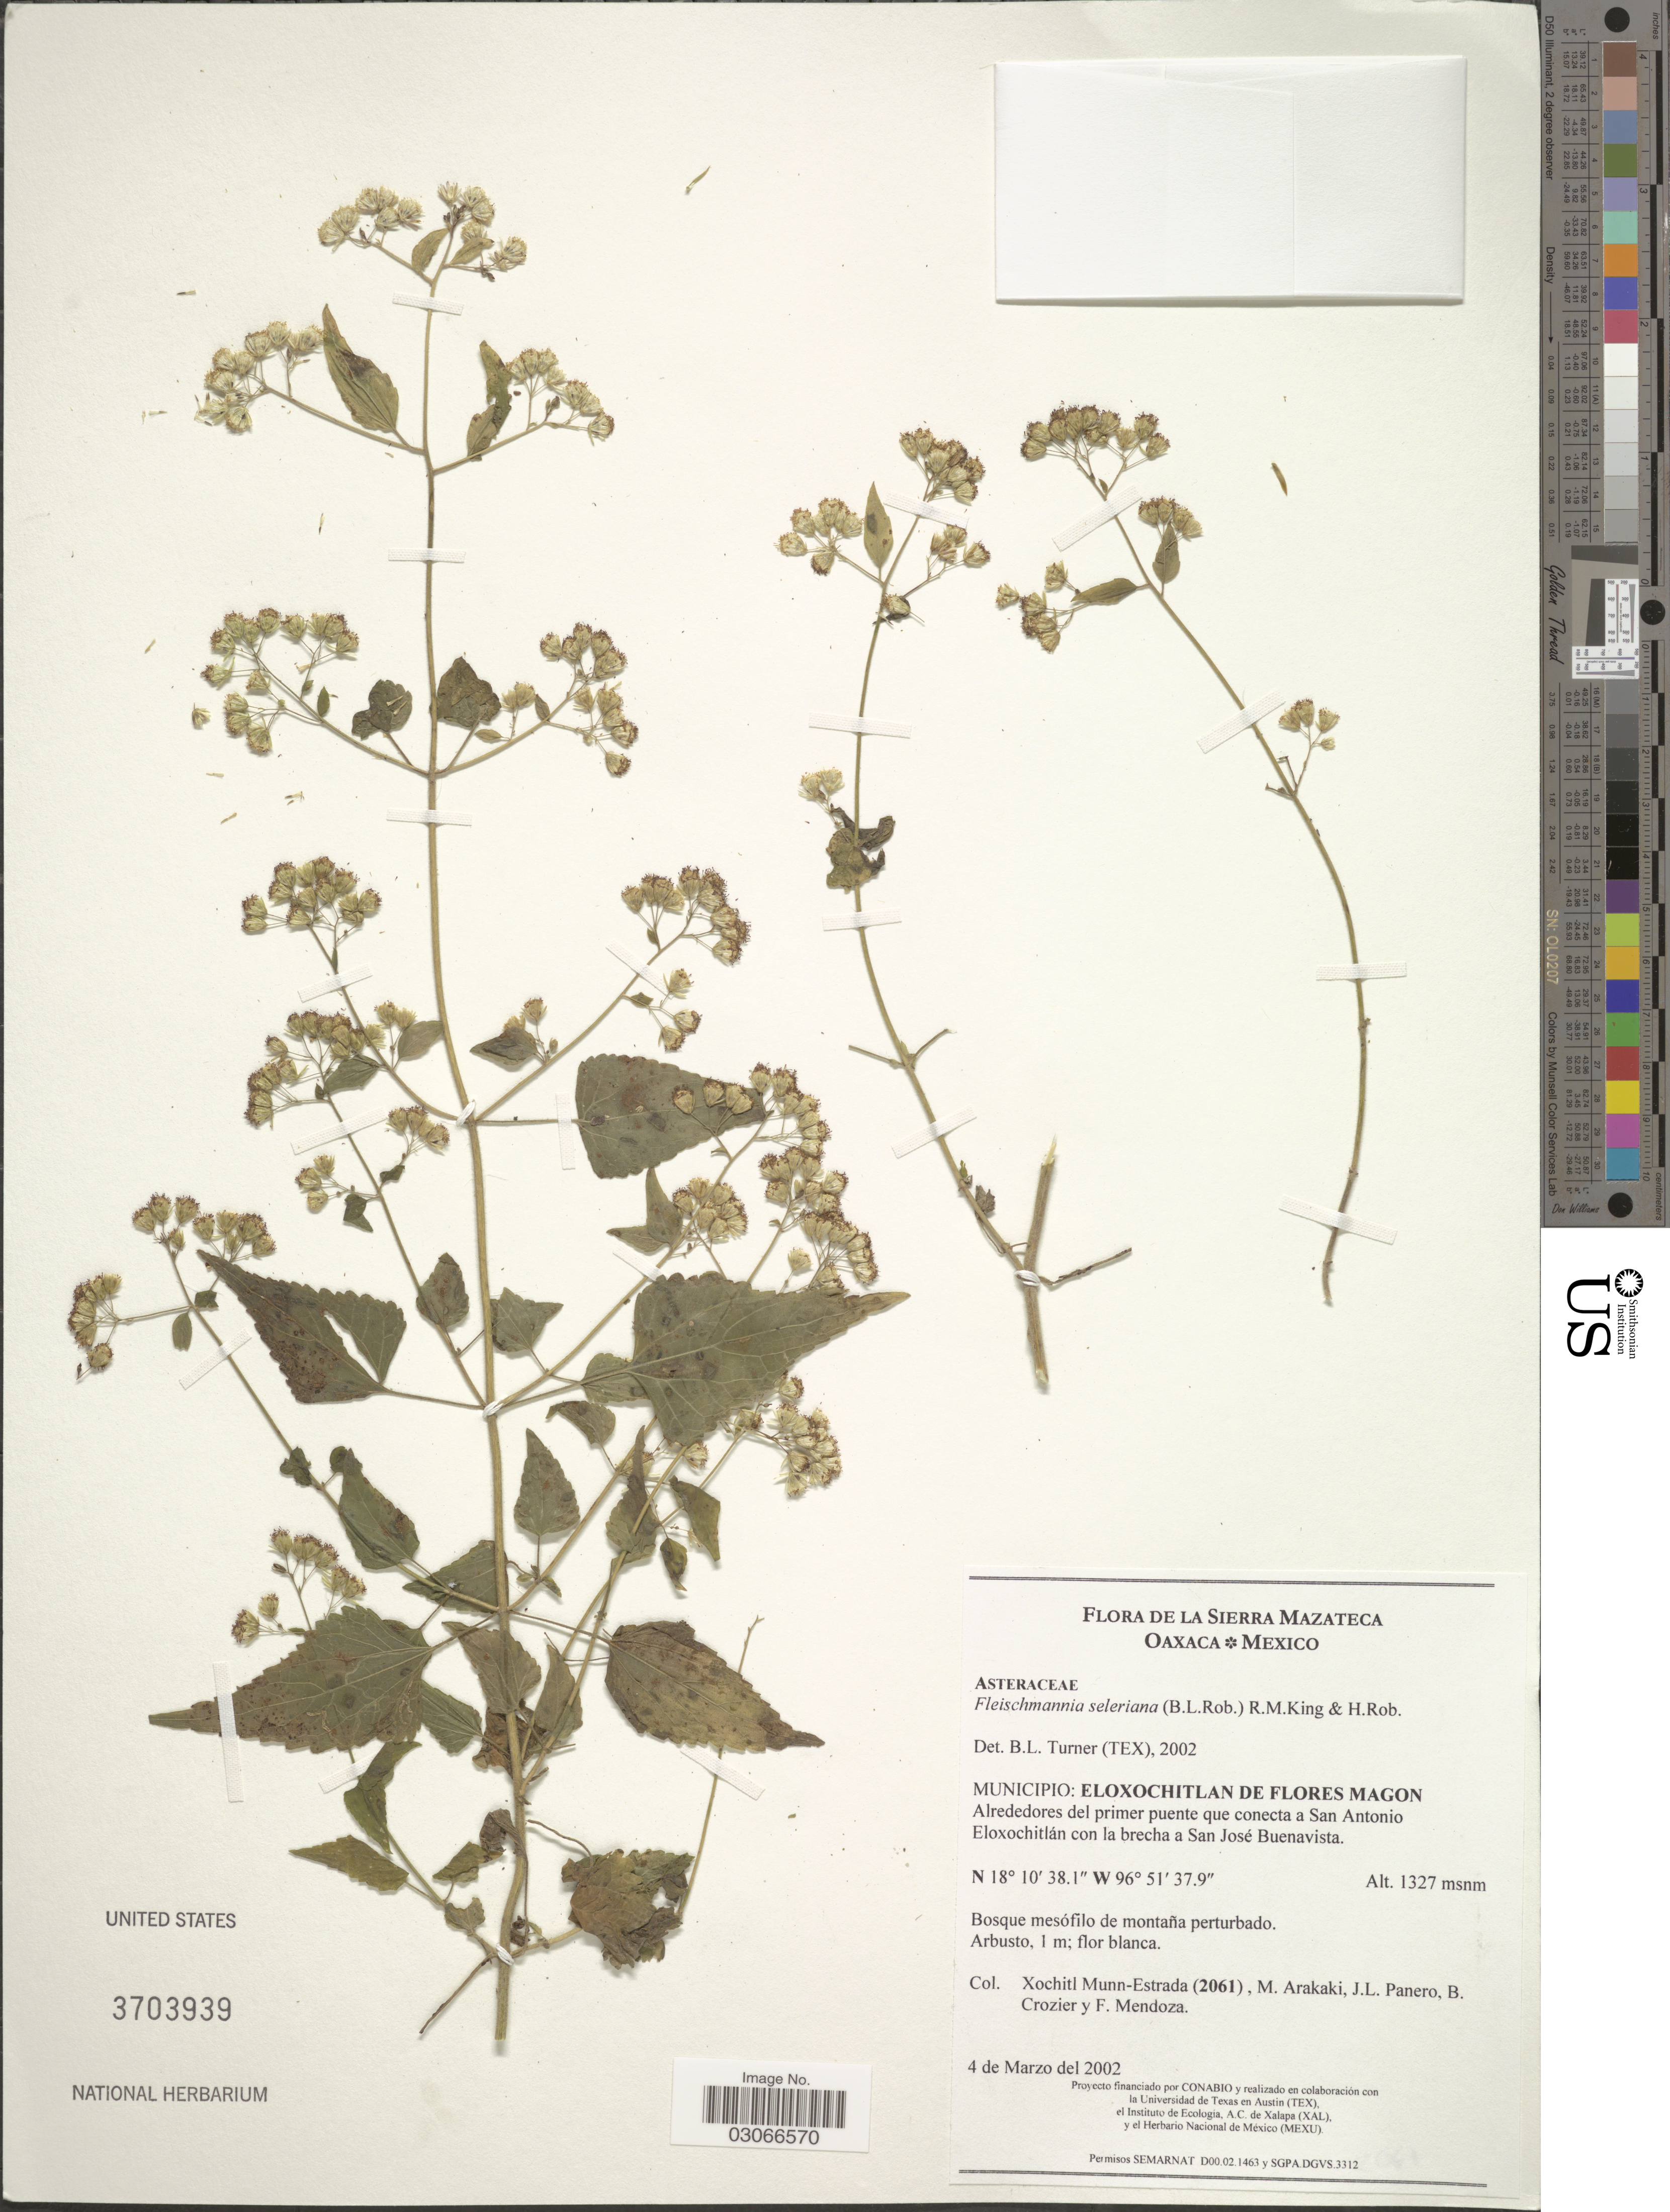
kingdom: Plantae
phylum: Tracheophyta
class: Magnoliopsida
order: Asterales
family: Asteraceae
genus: Fleischmannia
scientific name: Fleischmannia seleriana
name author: (B.L. Rob.) R.M. King & H. Rob.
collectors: X. Munn-Estrada, M. Arakaki, J. L. Panero, B. Crozier & F. Mendoza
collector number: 2061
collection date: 2002-03-04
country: Mexico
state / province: Oaxaca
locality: De La Sierra Mazateca. Municipio: Eloxochitlan de Flores Magon Alredores del primer puente que conecta a San Antonio Eloxochitlán con la brecha s San José Buenavista.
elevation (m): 1327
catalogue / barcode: US 3703939